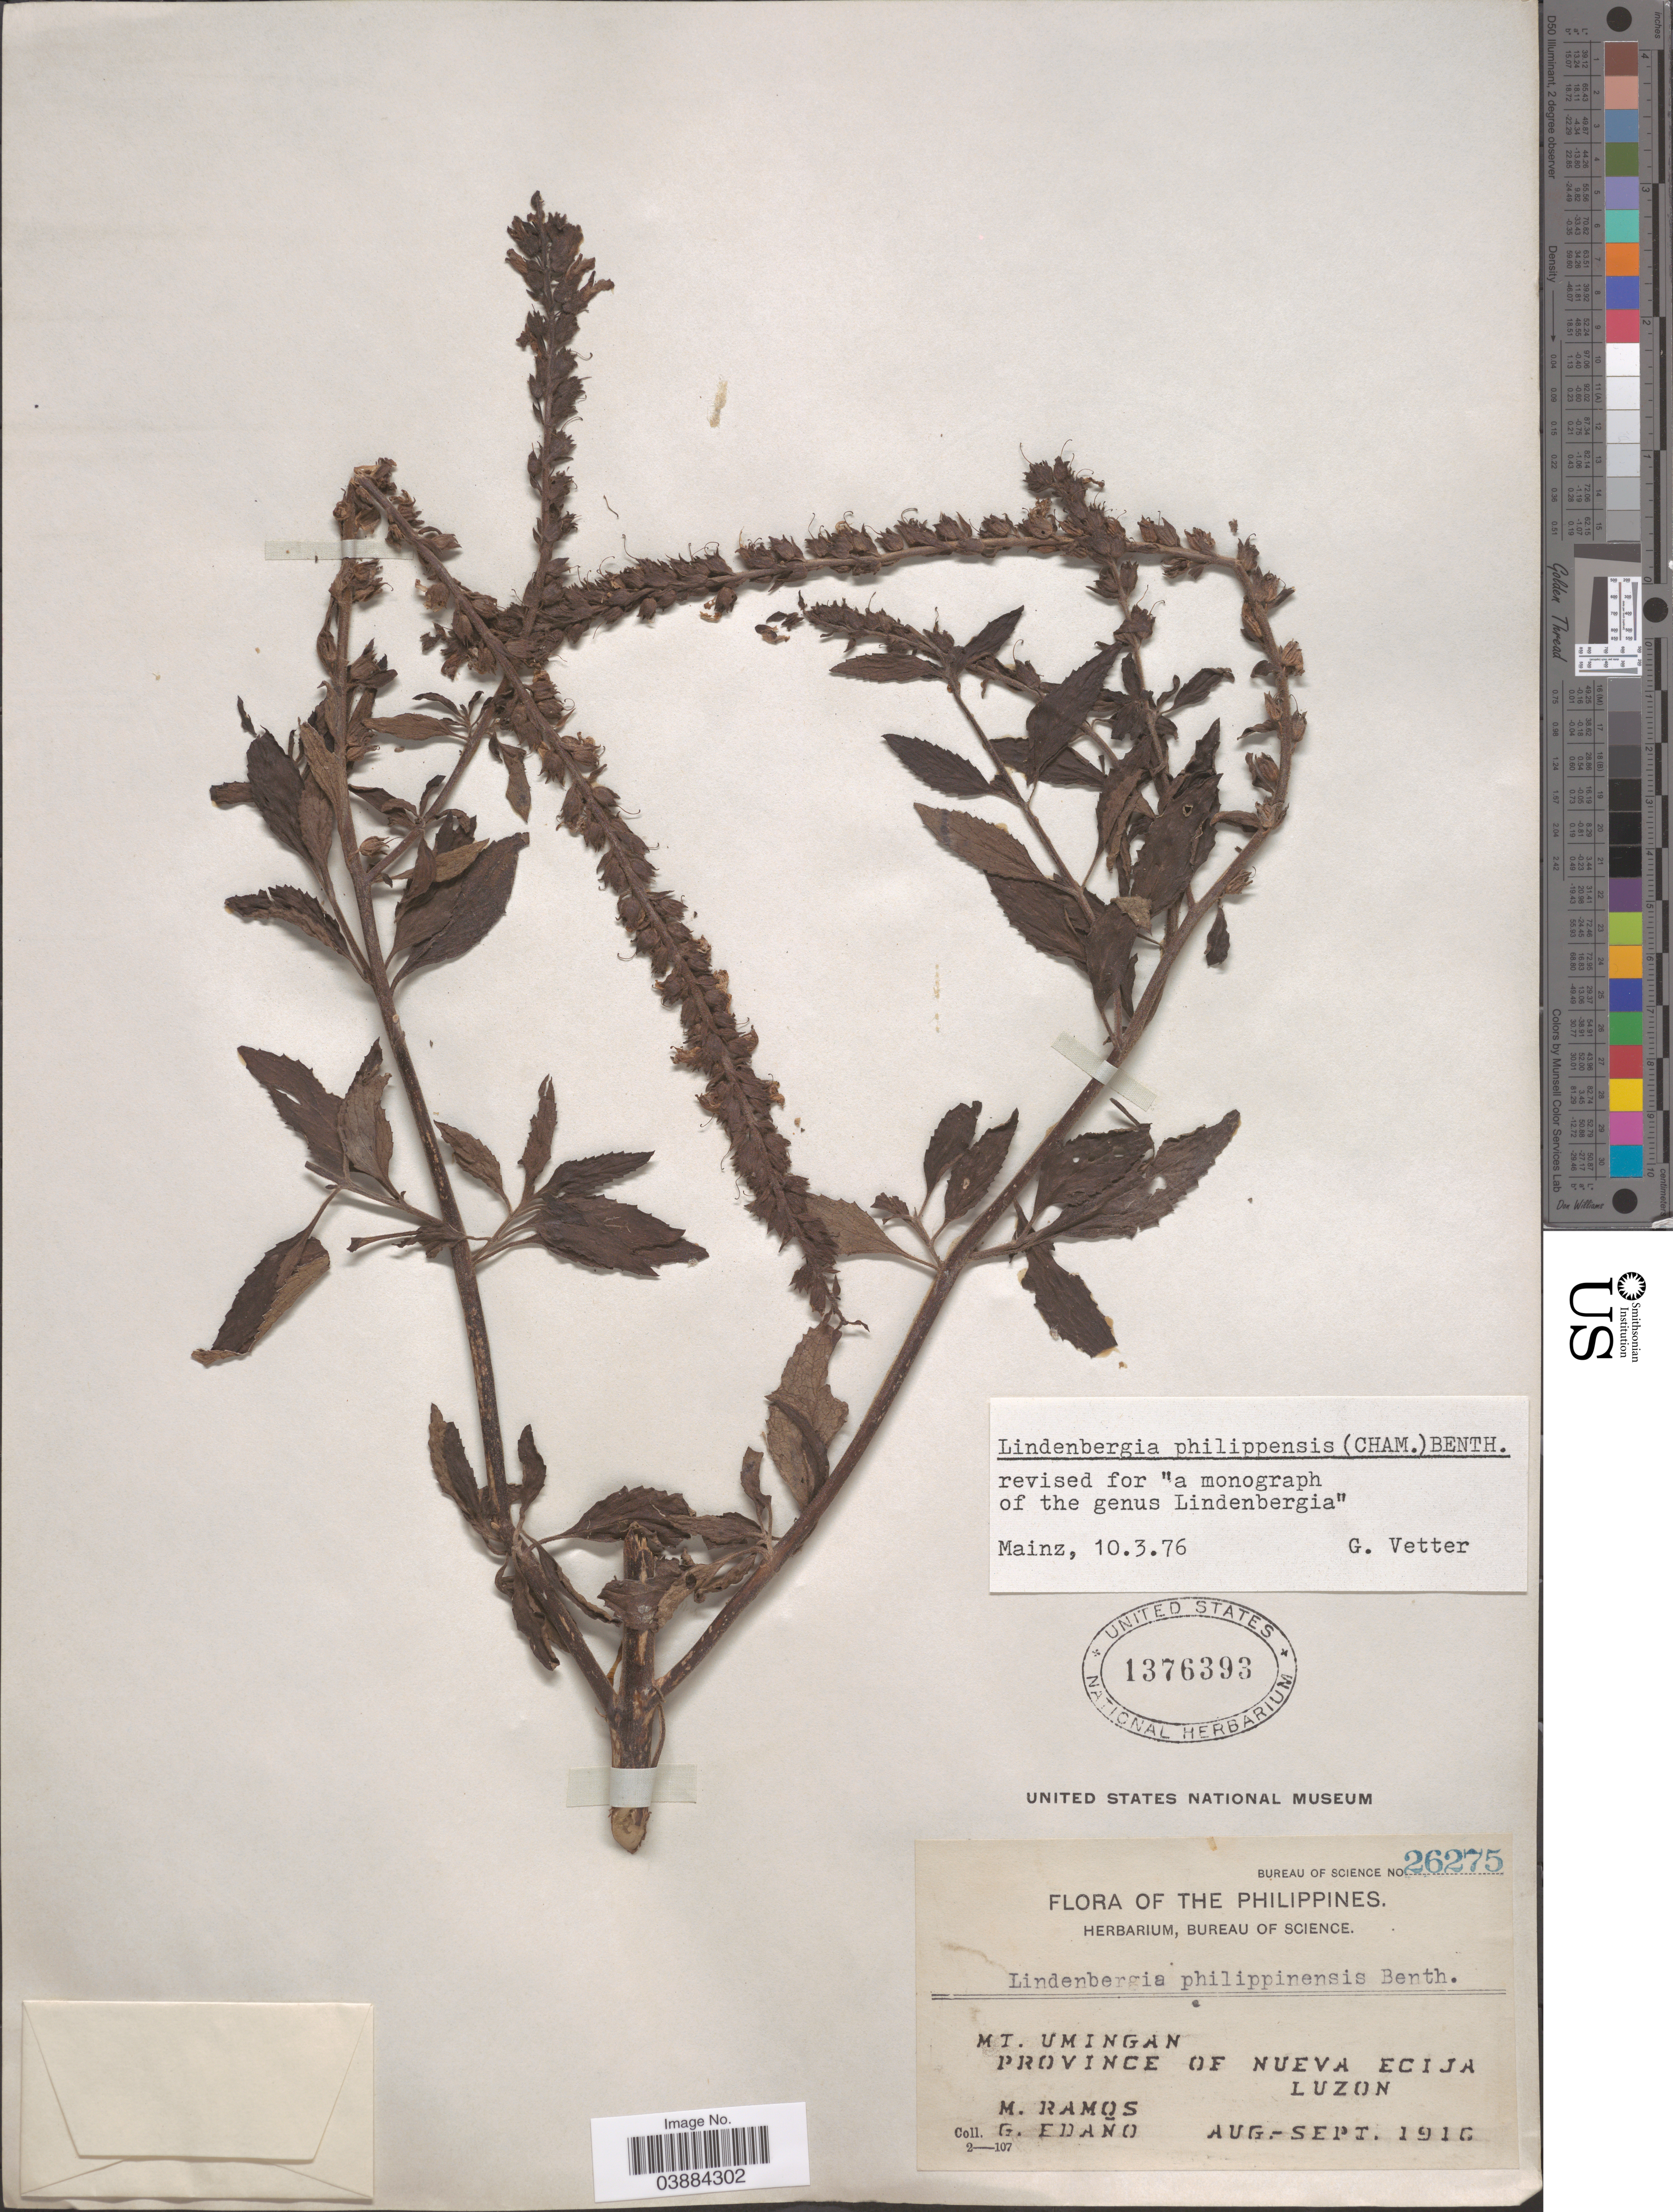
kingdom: Plantae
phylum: Tracheophyta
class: Magnoliopsida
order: Lamiales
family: Orobanchaceae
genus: Lindenbergia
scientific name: Lindenbergia philippensis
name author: (Cham. & Schltdl.) Benth.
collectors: M. Ramos & G. Edaño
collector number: Bureau of Science 26275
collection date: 1916-08/1916-09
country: Philippines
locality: Mt. Umingan. Province of Nueva Ecija. Luzon.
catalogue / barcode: US 1376393